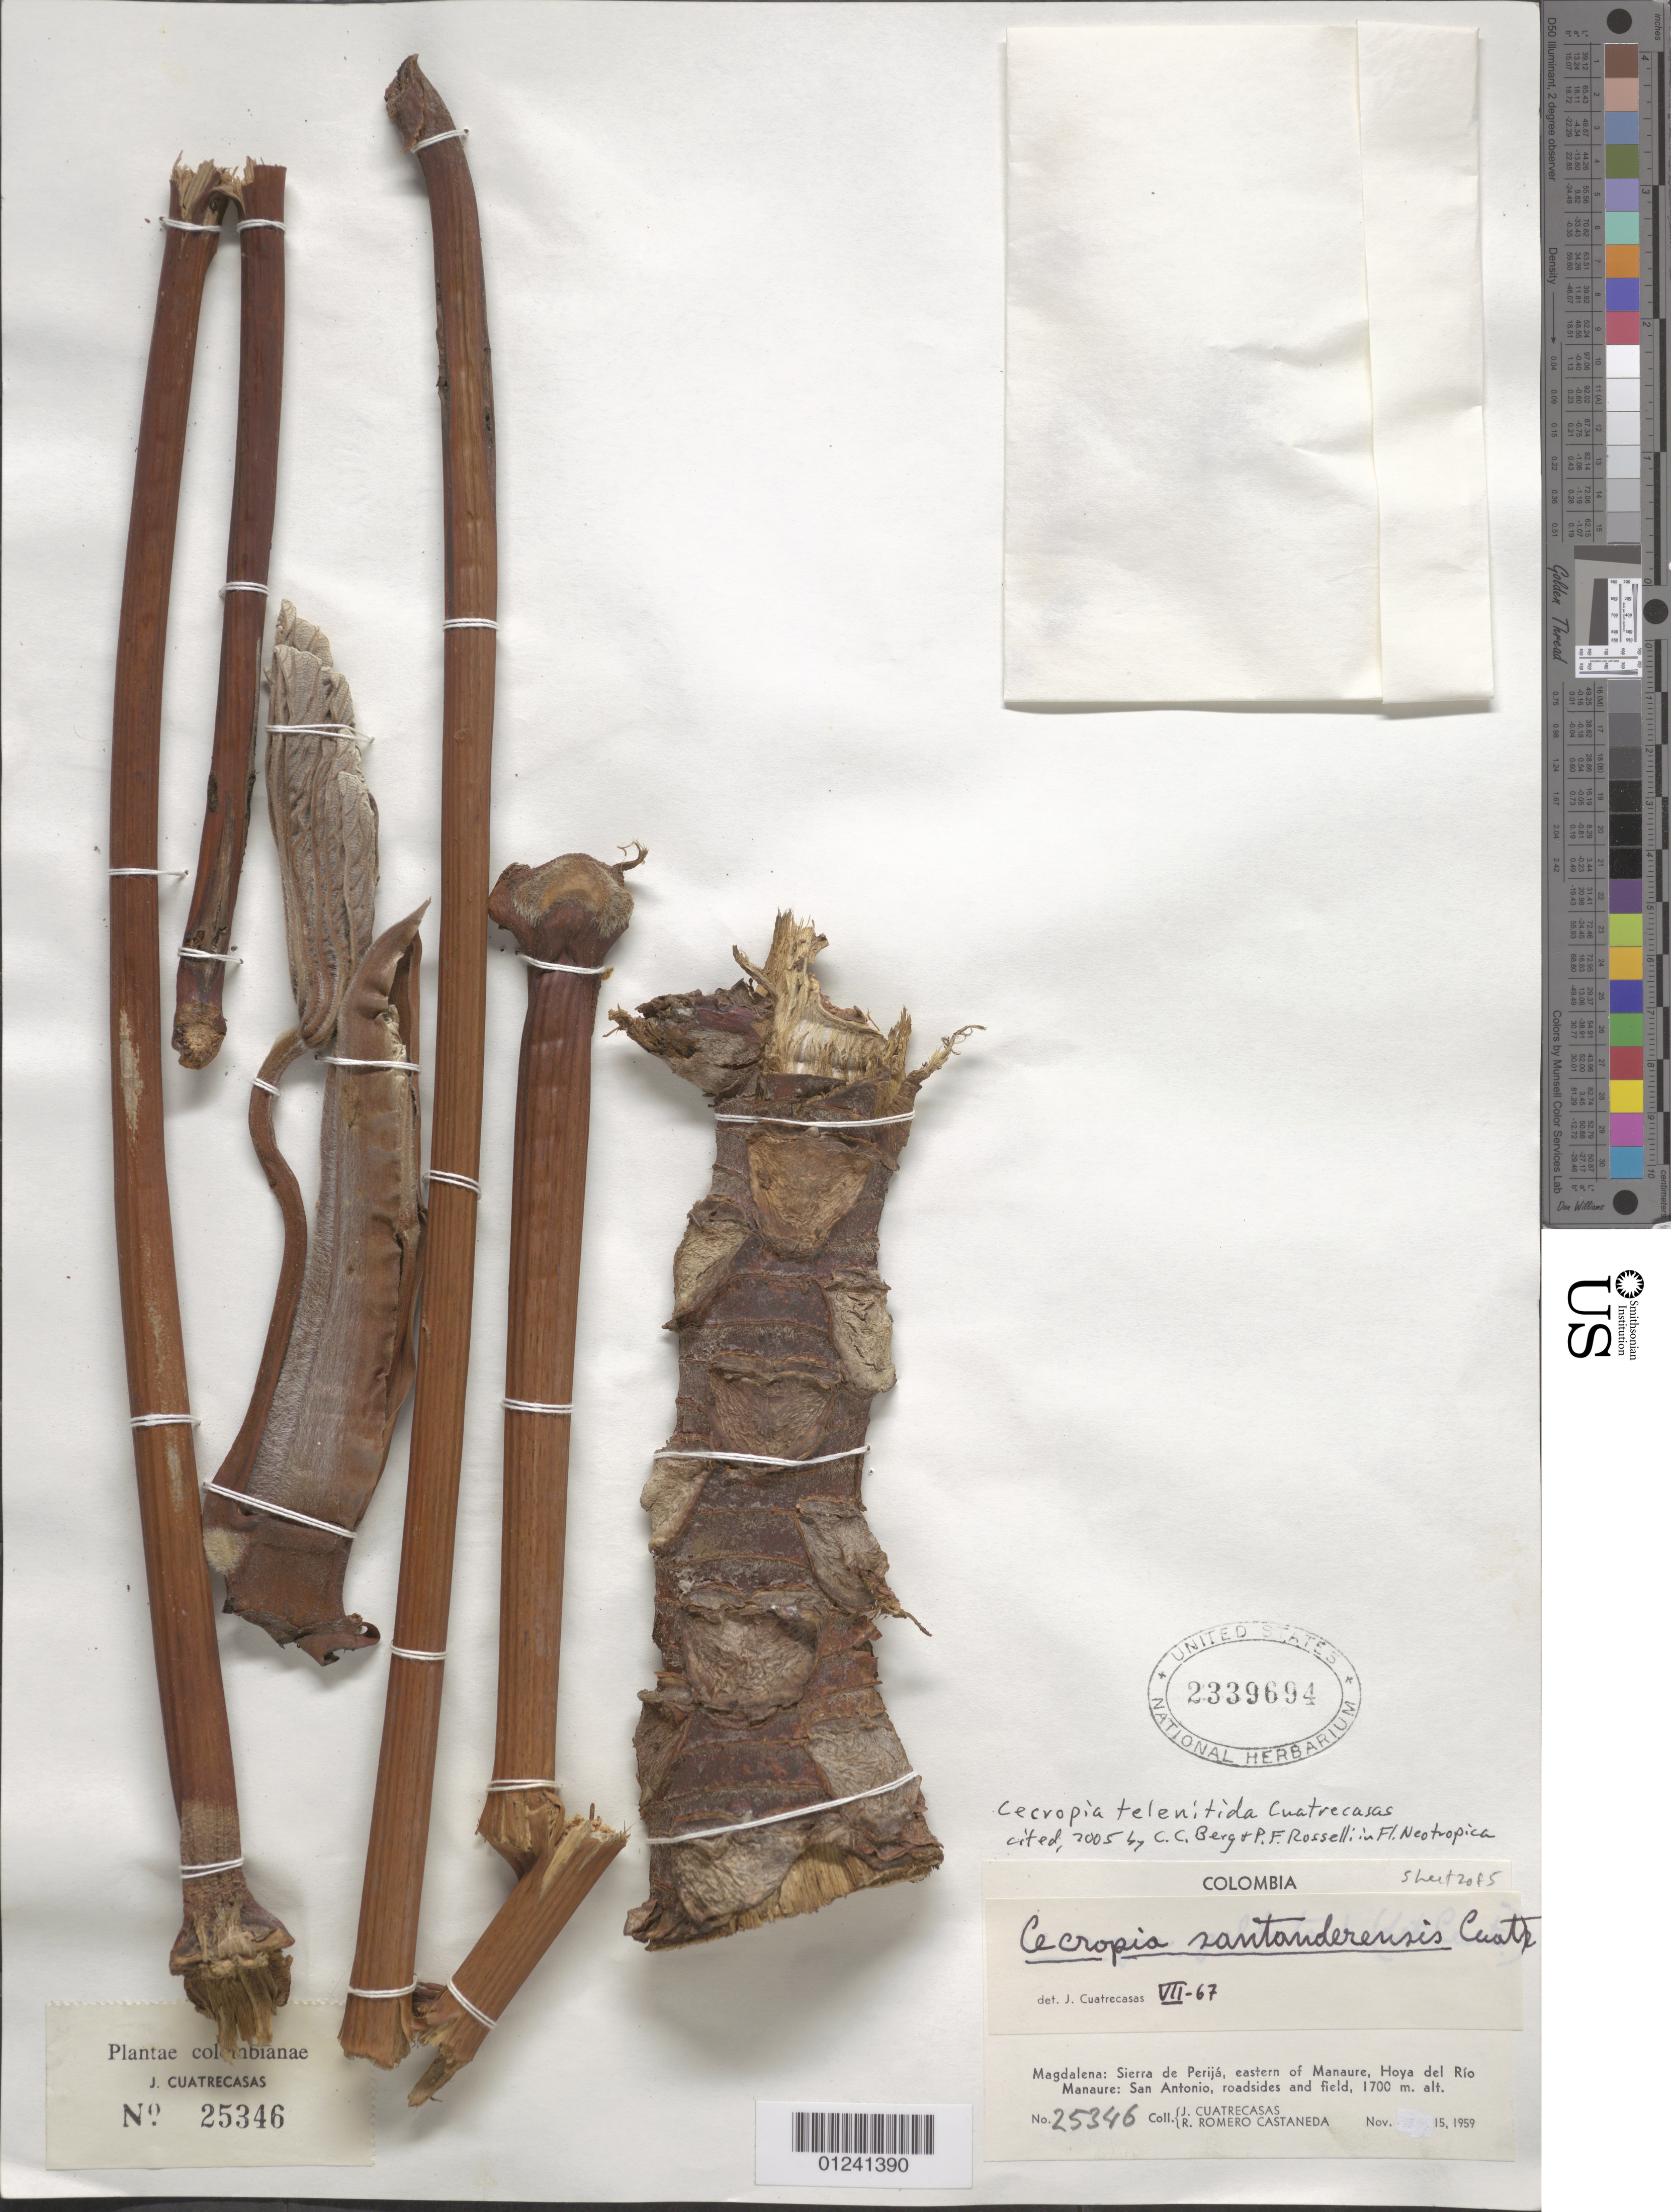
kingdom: Plantae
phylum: Tracheophyta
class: Magnoliopsida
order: Rosales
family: Urticaceae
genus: Cecropia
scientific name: Cecropia telenitida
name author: Cuatrec.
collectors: J. Cuatrecasas & R. Romero Castañeda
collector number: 25346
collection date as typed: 15 Nov 1959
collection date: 1959-11-15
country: Colombia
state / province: Magdalena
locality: Sierra de Perija, E of Manaure, Hoya del Rio Manaure, San Antonia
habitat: roadsides and field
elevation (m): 1700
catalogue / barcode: US 2339694